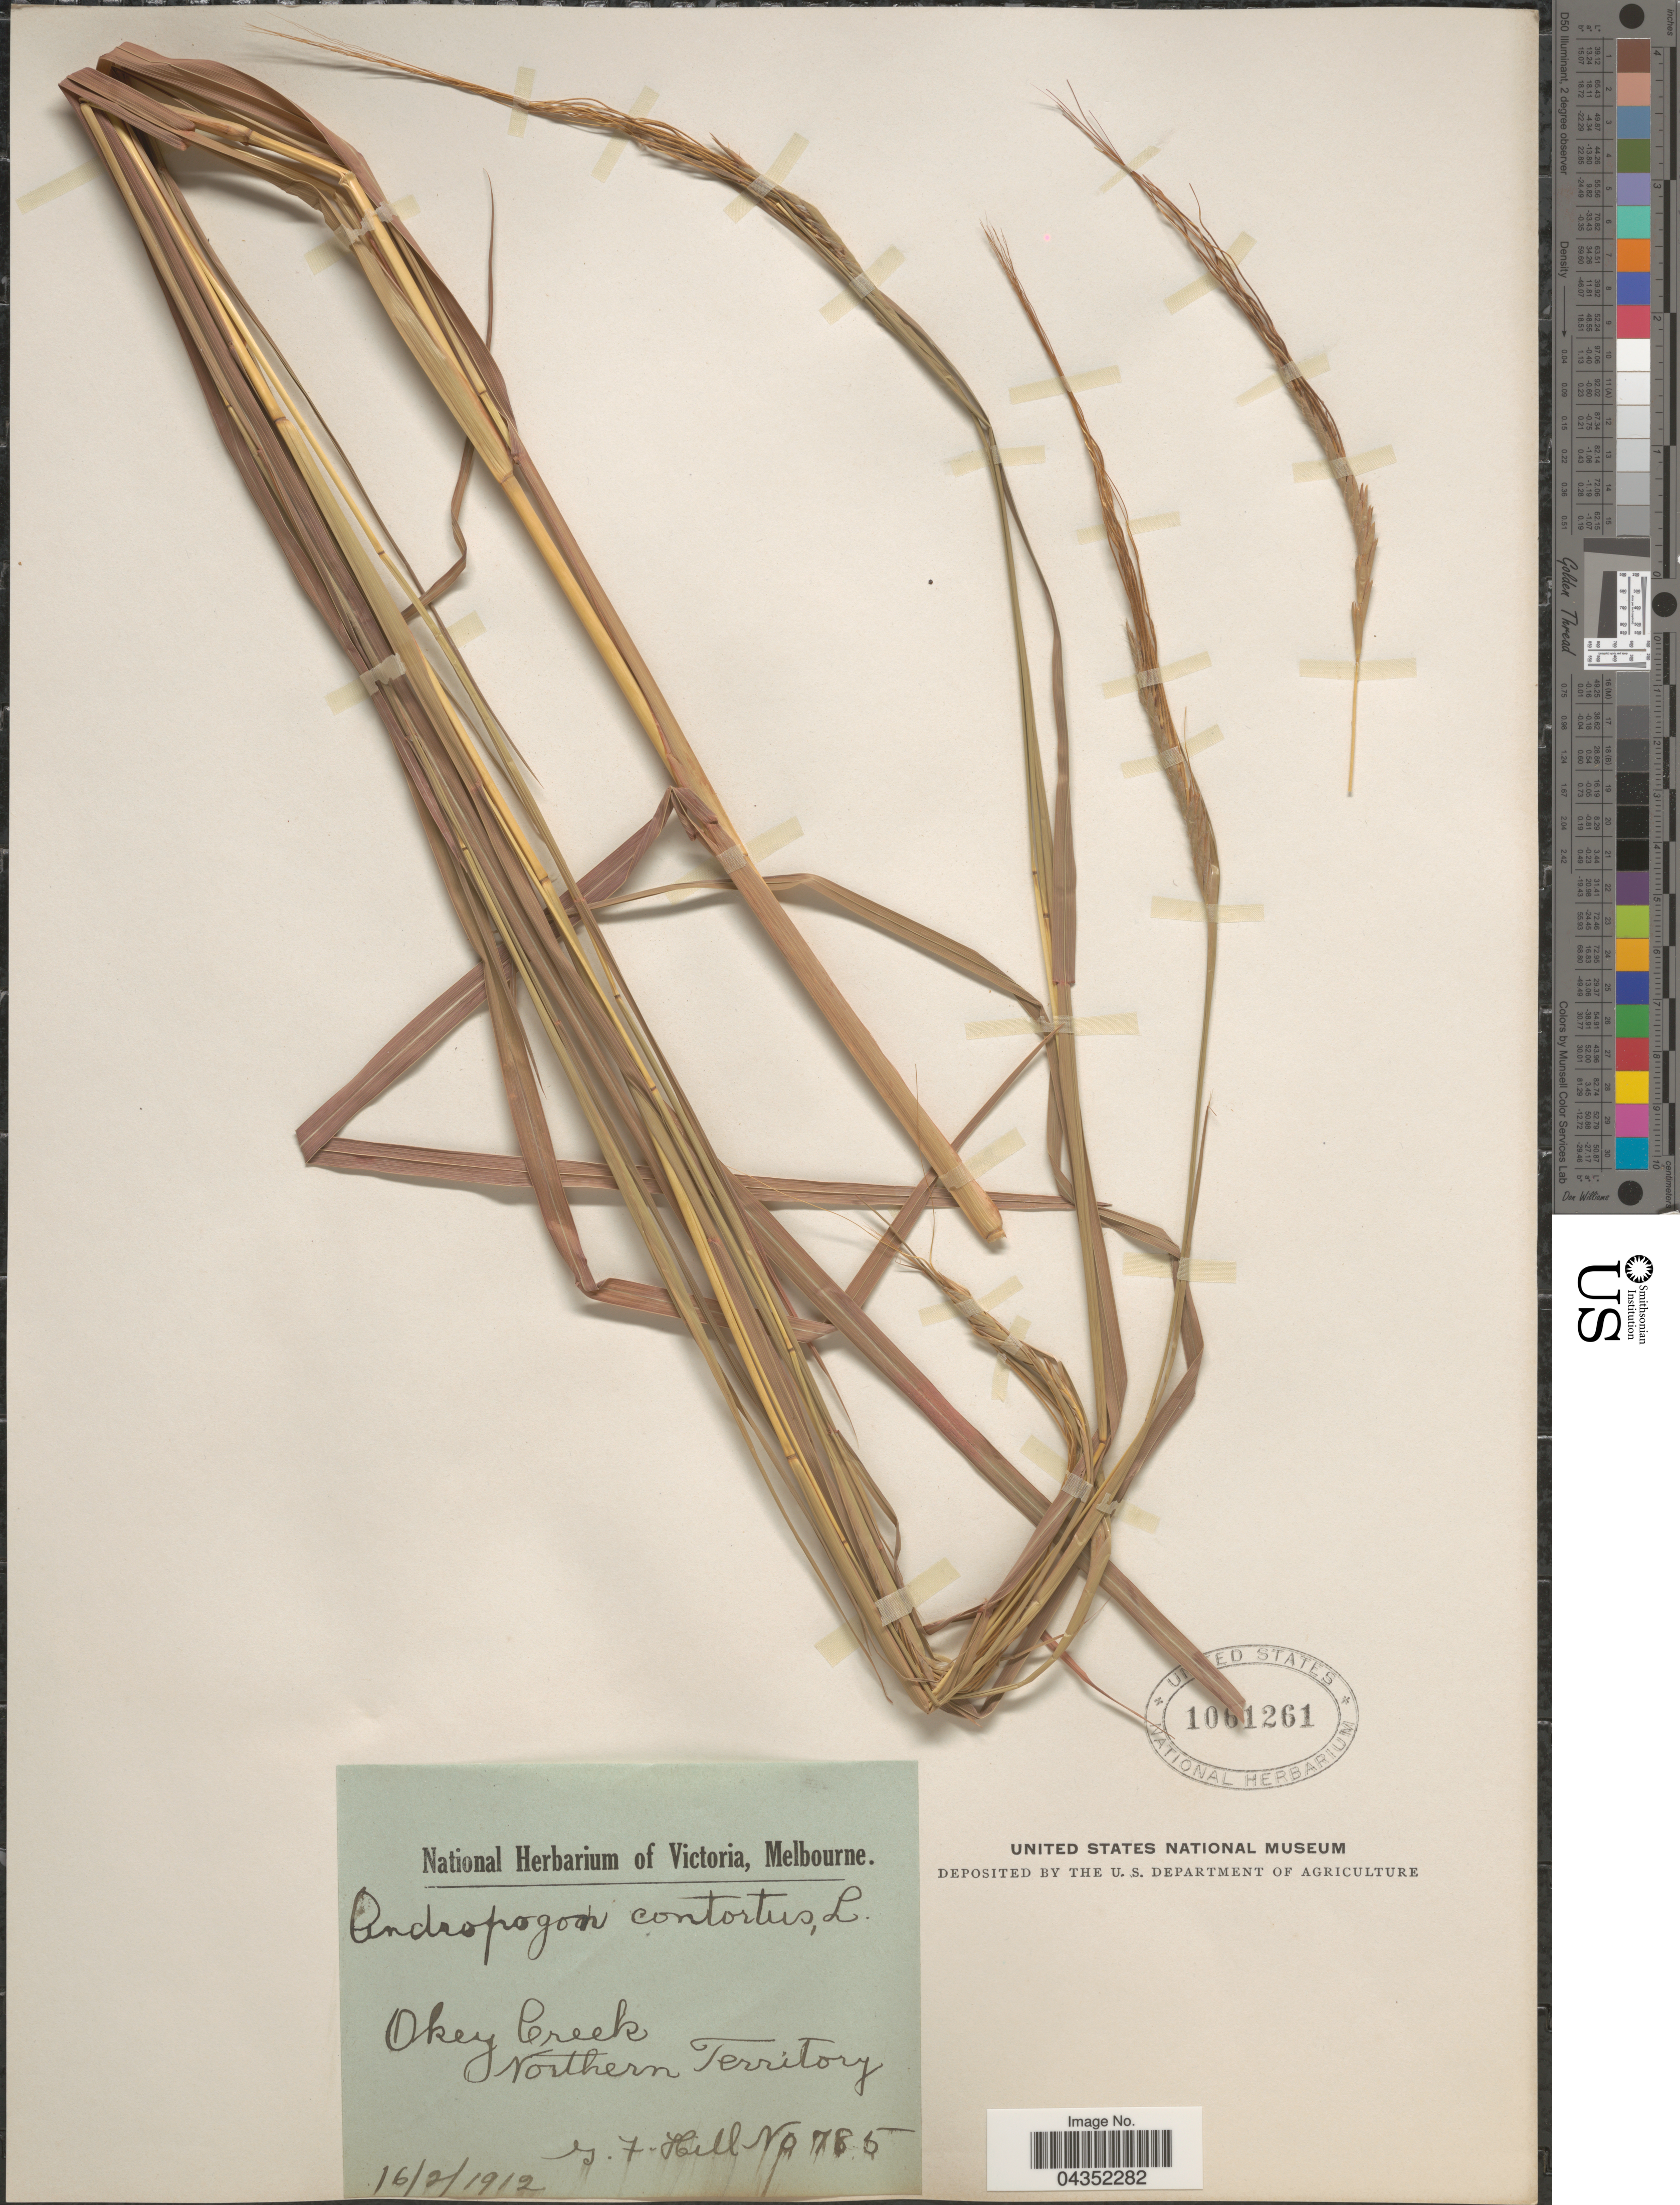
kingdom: Plantae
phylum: Tracheophyta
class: Liliopsida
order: Poales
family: Poaceae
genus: Heteropogon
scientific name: Heteropogon contortus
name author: (L.) P. Beauv. ex Roem. & Schult.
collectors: G. Hill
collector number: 785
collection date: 1912-02-16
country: Australia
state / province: Northern Territory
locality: Okey Creek.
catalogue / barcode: US 1061261